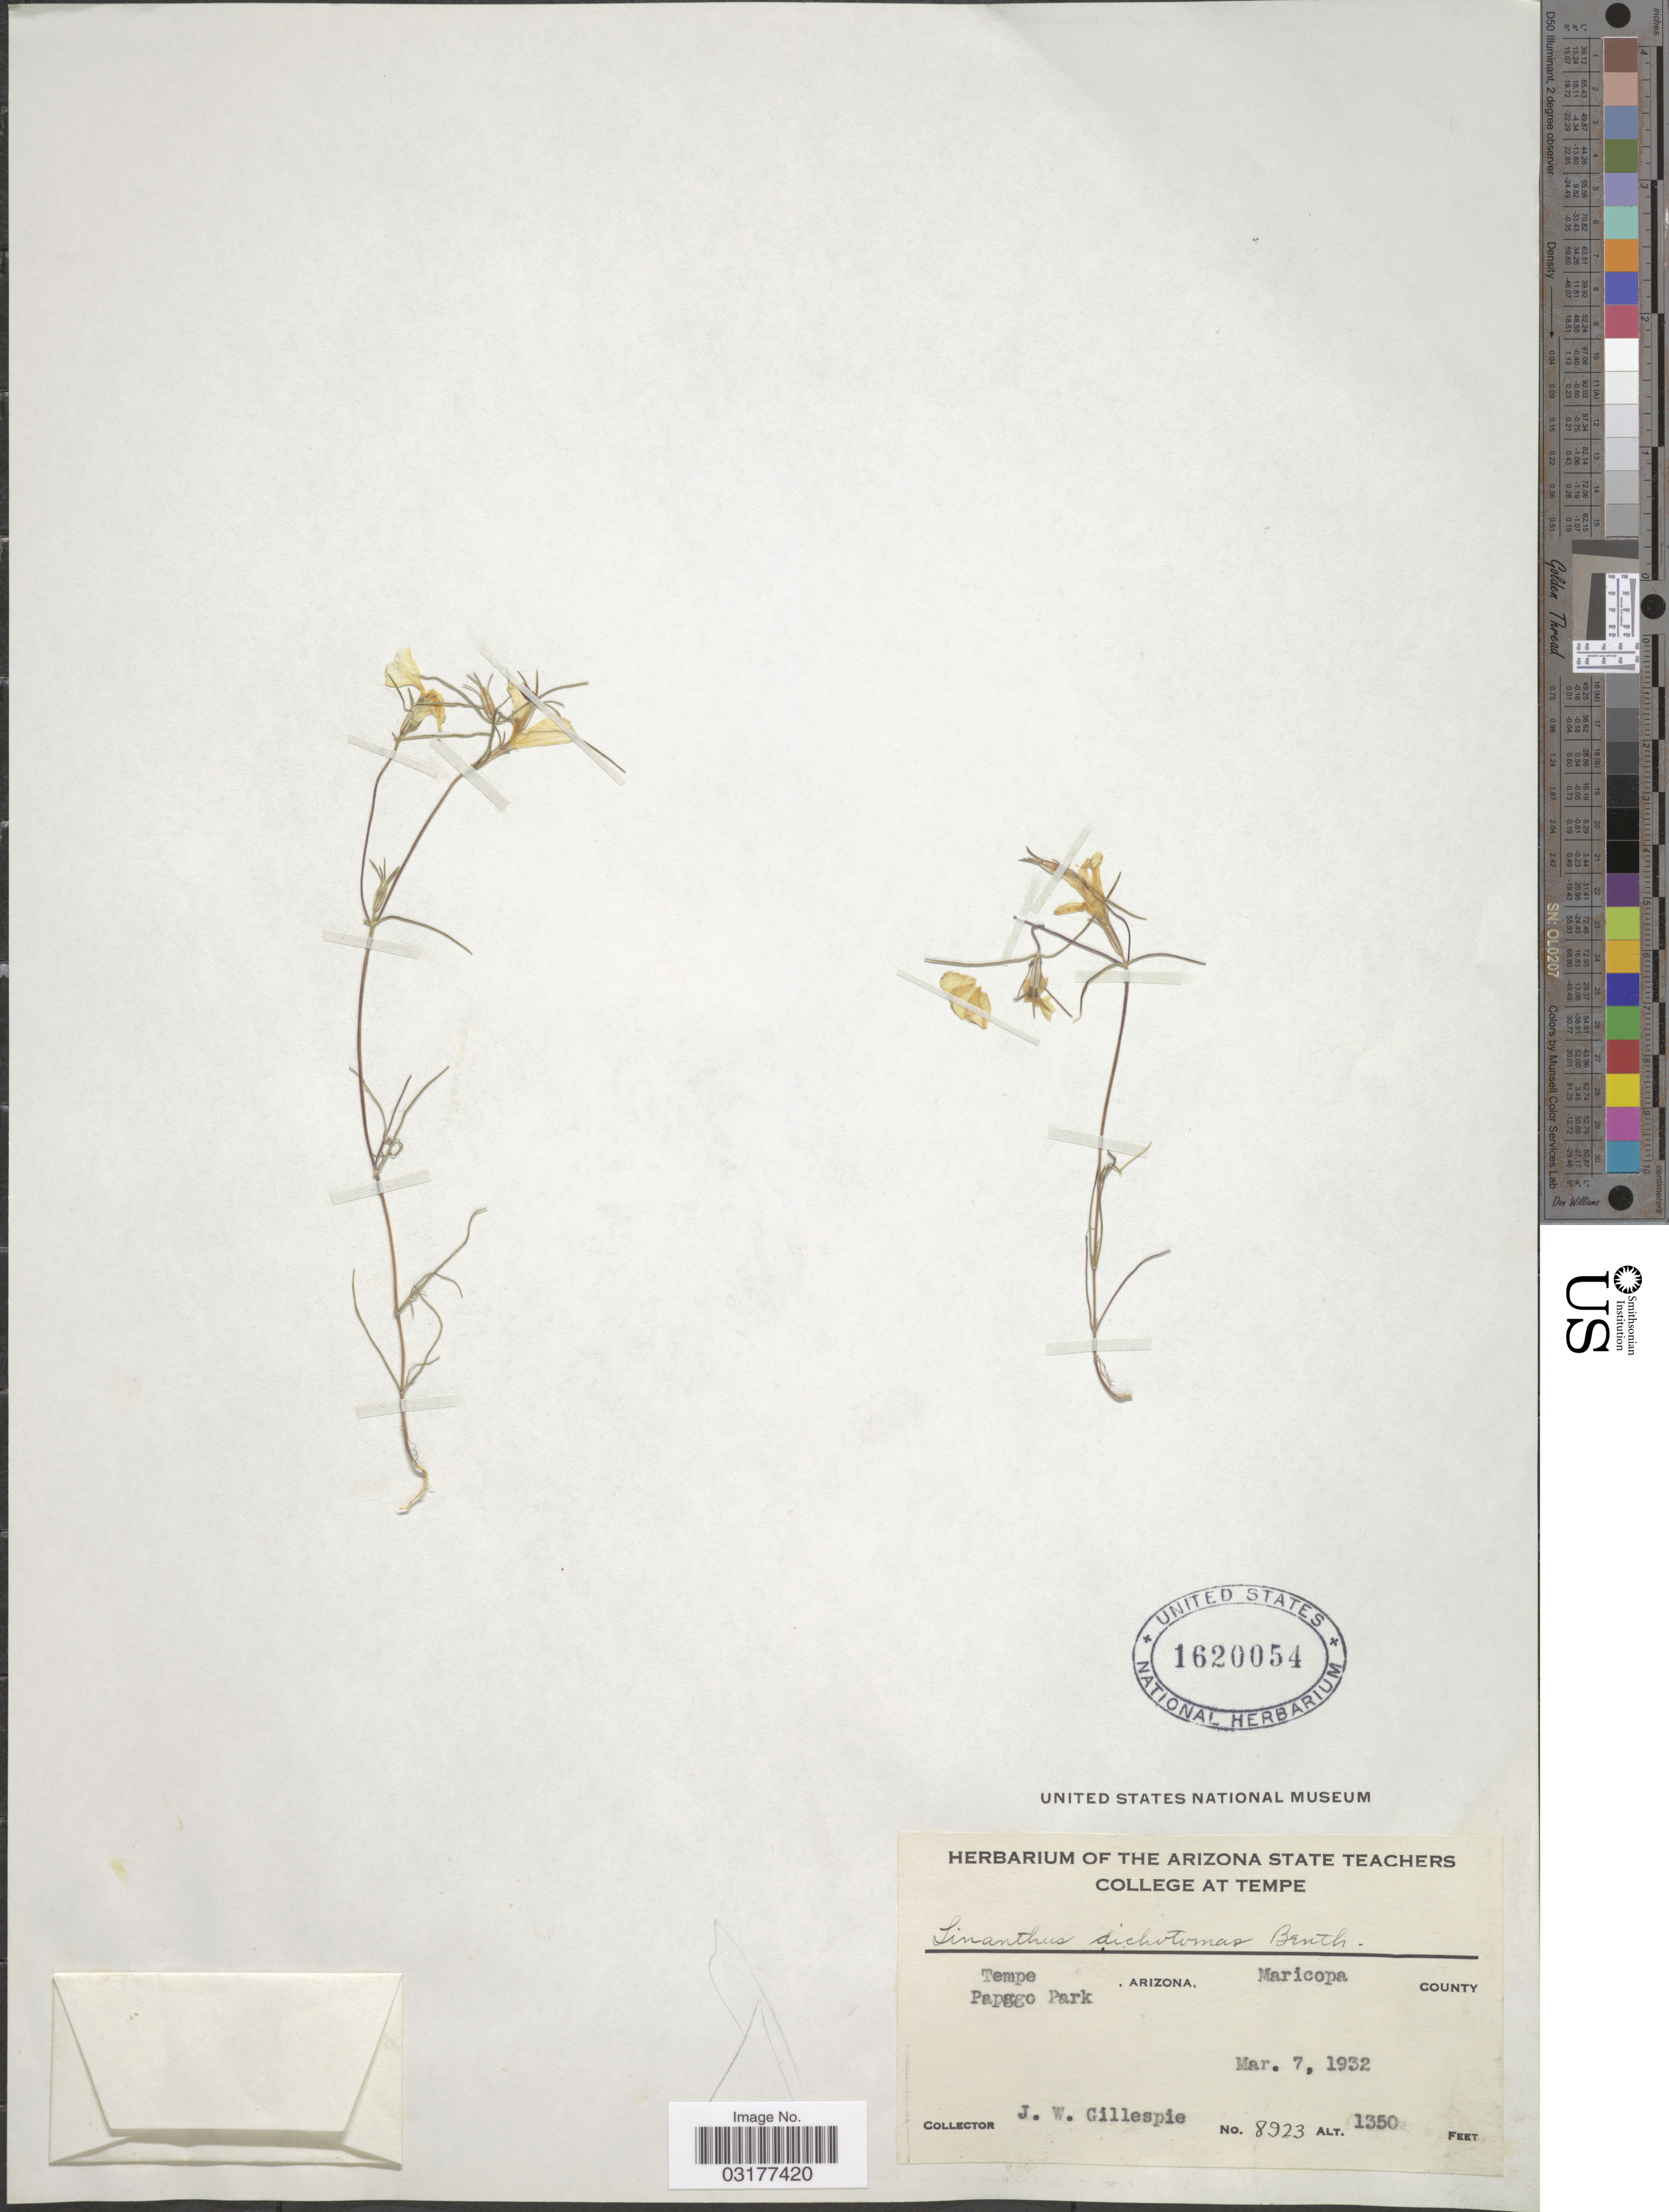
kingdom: Plantae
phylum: Tracheophyta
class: Magnoliopsida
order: Ericales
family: Polemoniaceae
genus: Linanthus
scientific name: Linanthus dichotomus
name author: Benth.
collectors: J. W. Gillespie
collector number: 8923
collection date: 1932-03-07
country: United States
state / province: Arizona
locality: Tempe Papago Park. Maricopa County.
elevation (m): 411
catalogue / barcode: US 1620054